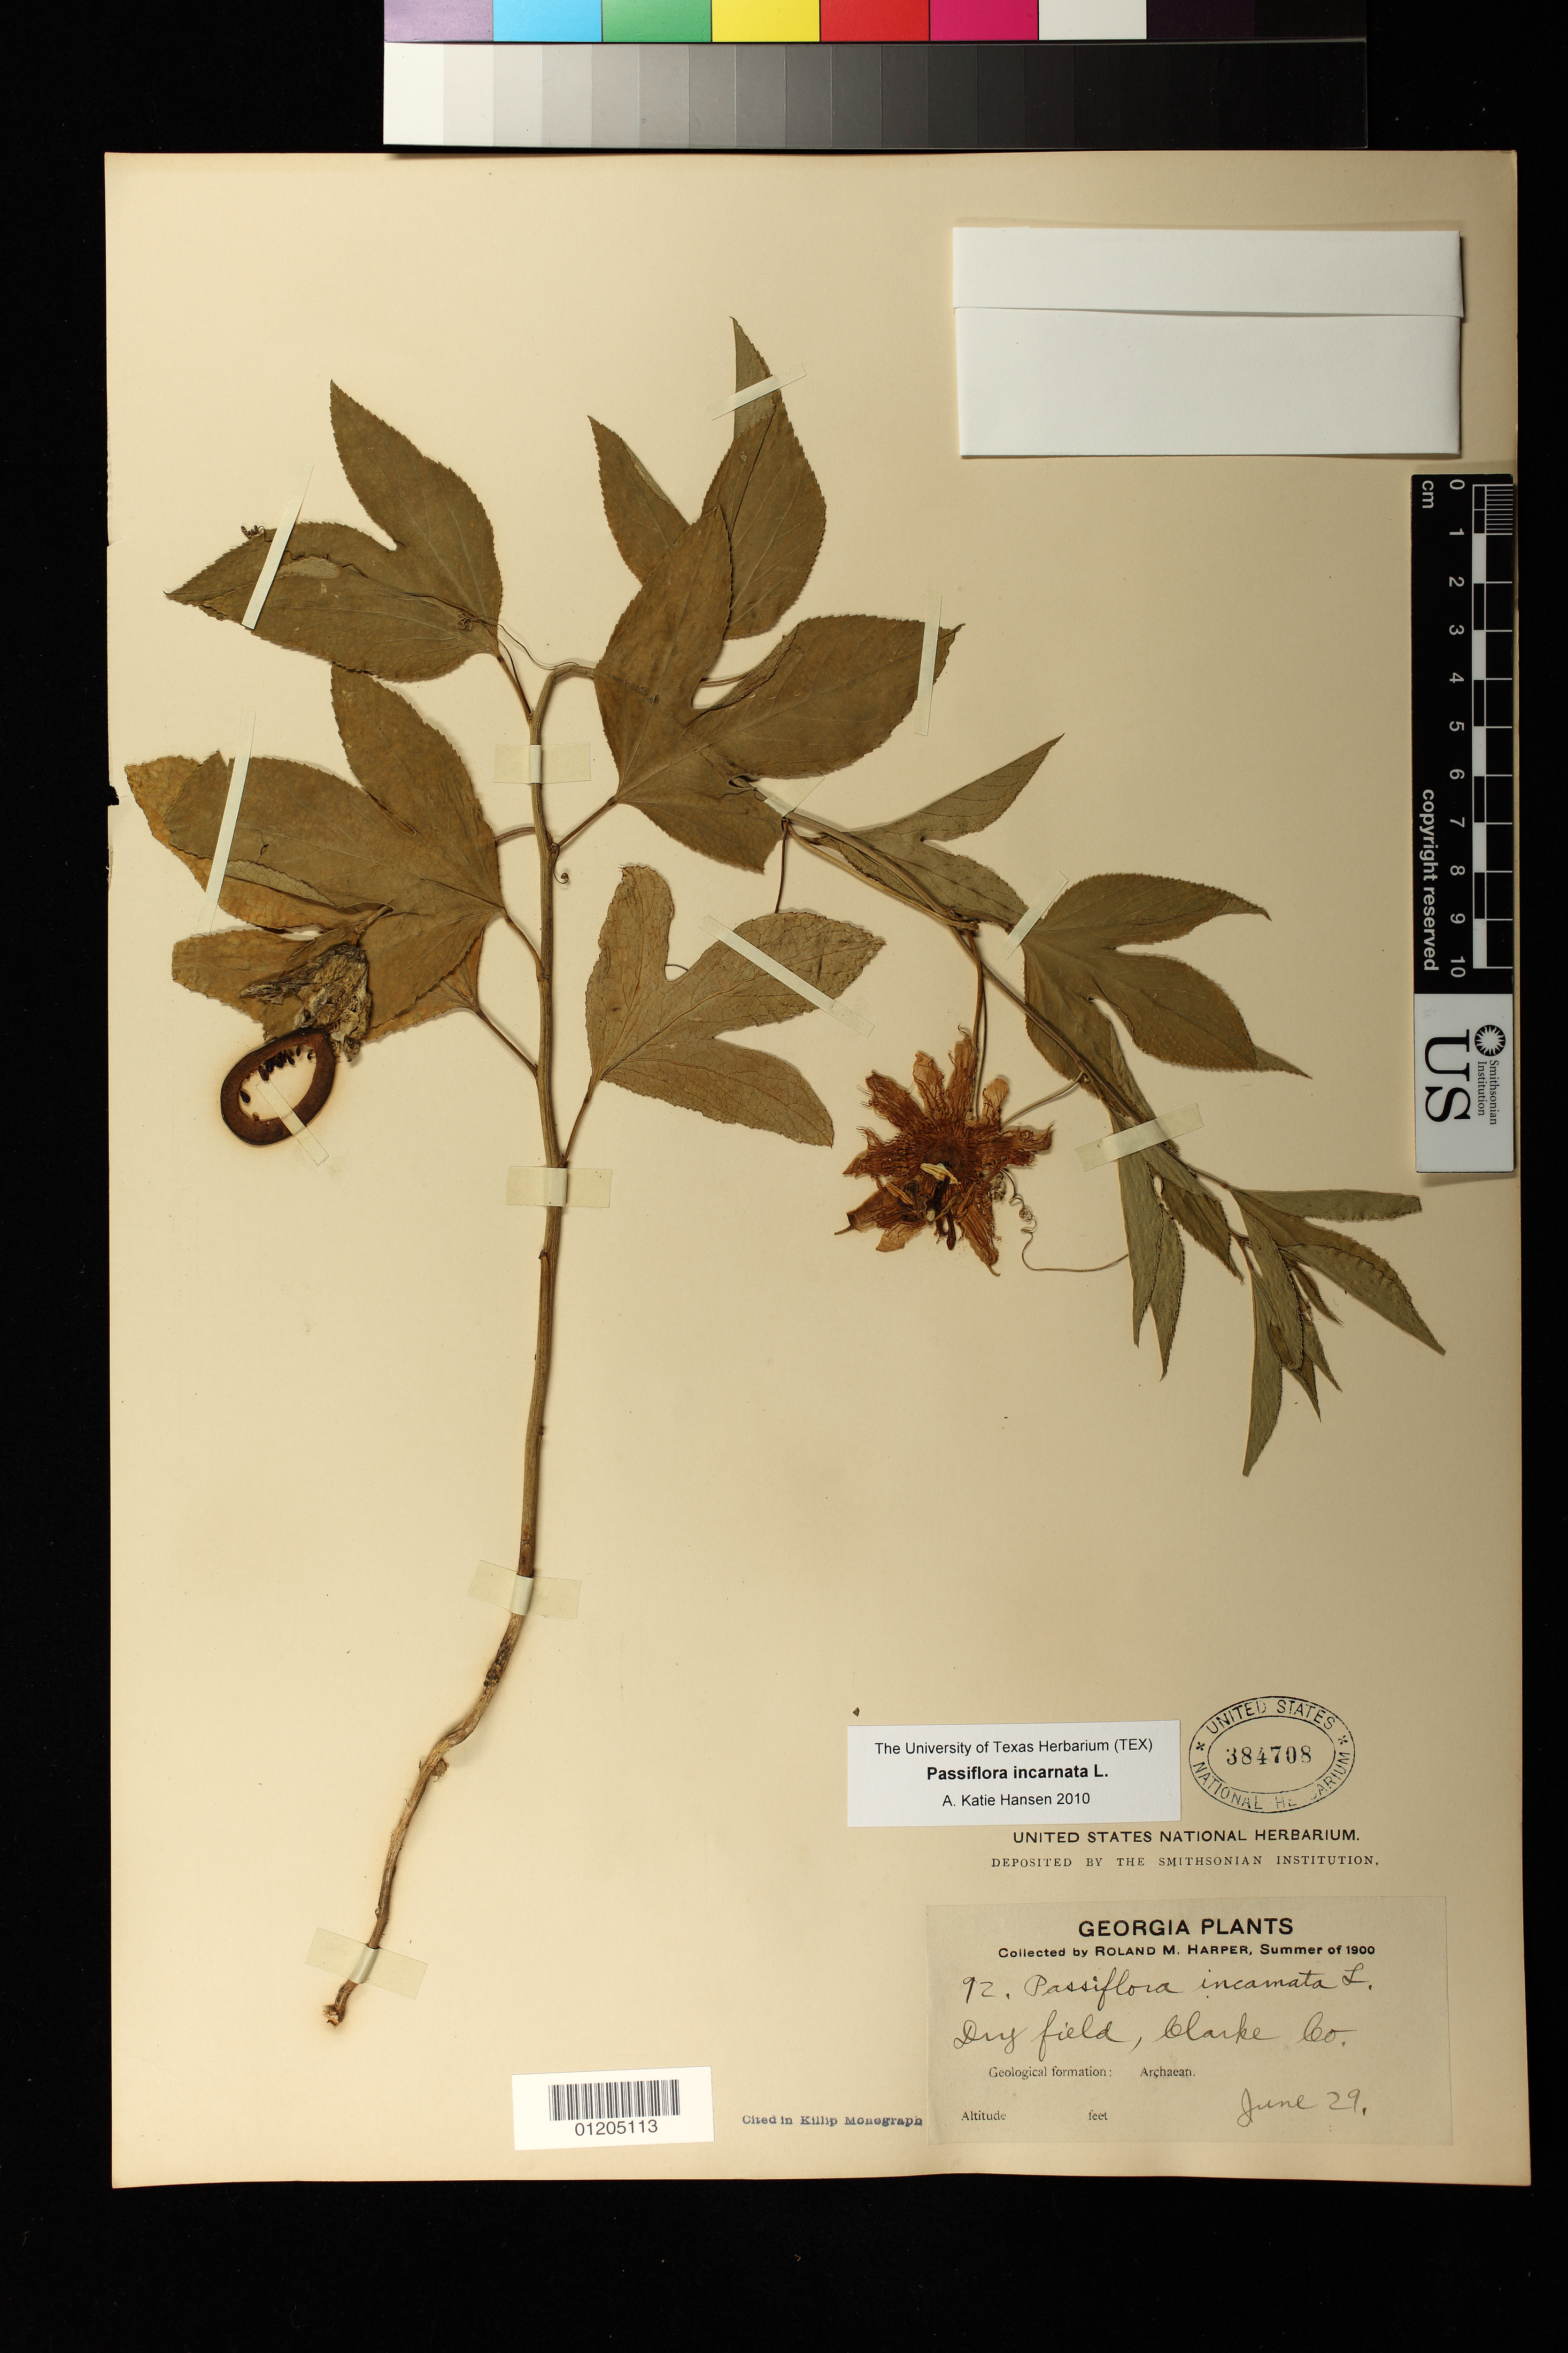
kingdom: Plantae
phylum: Tracheophyta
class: Magnoliopsida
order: Malpighiales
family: Passifloraceae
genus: Passiflora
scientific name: Passiflora incarnata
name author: L.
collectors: R. M. Harper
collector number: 92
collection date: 1900-06-29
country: United States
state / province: Georgia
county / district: Clarke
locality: Dry field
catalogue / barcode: US 384708